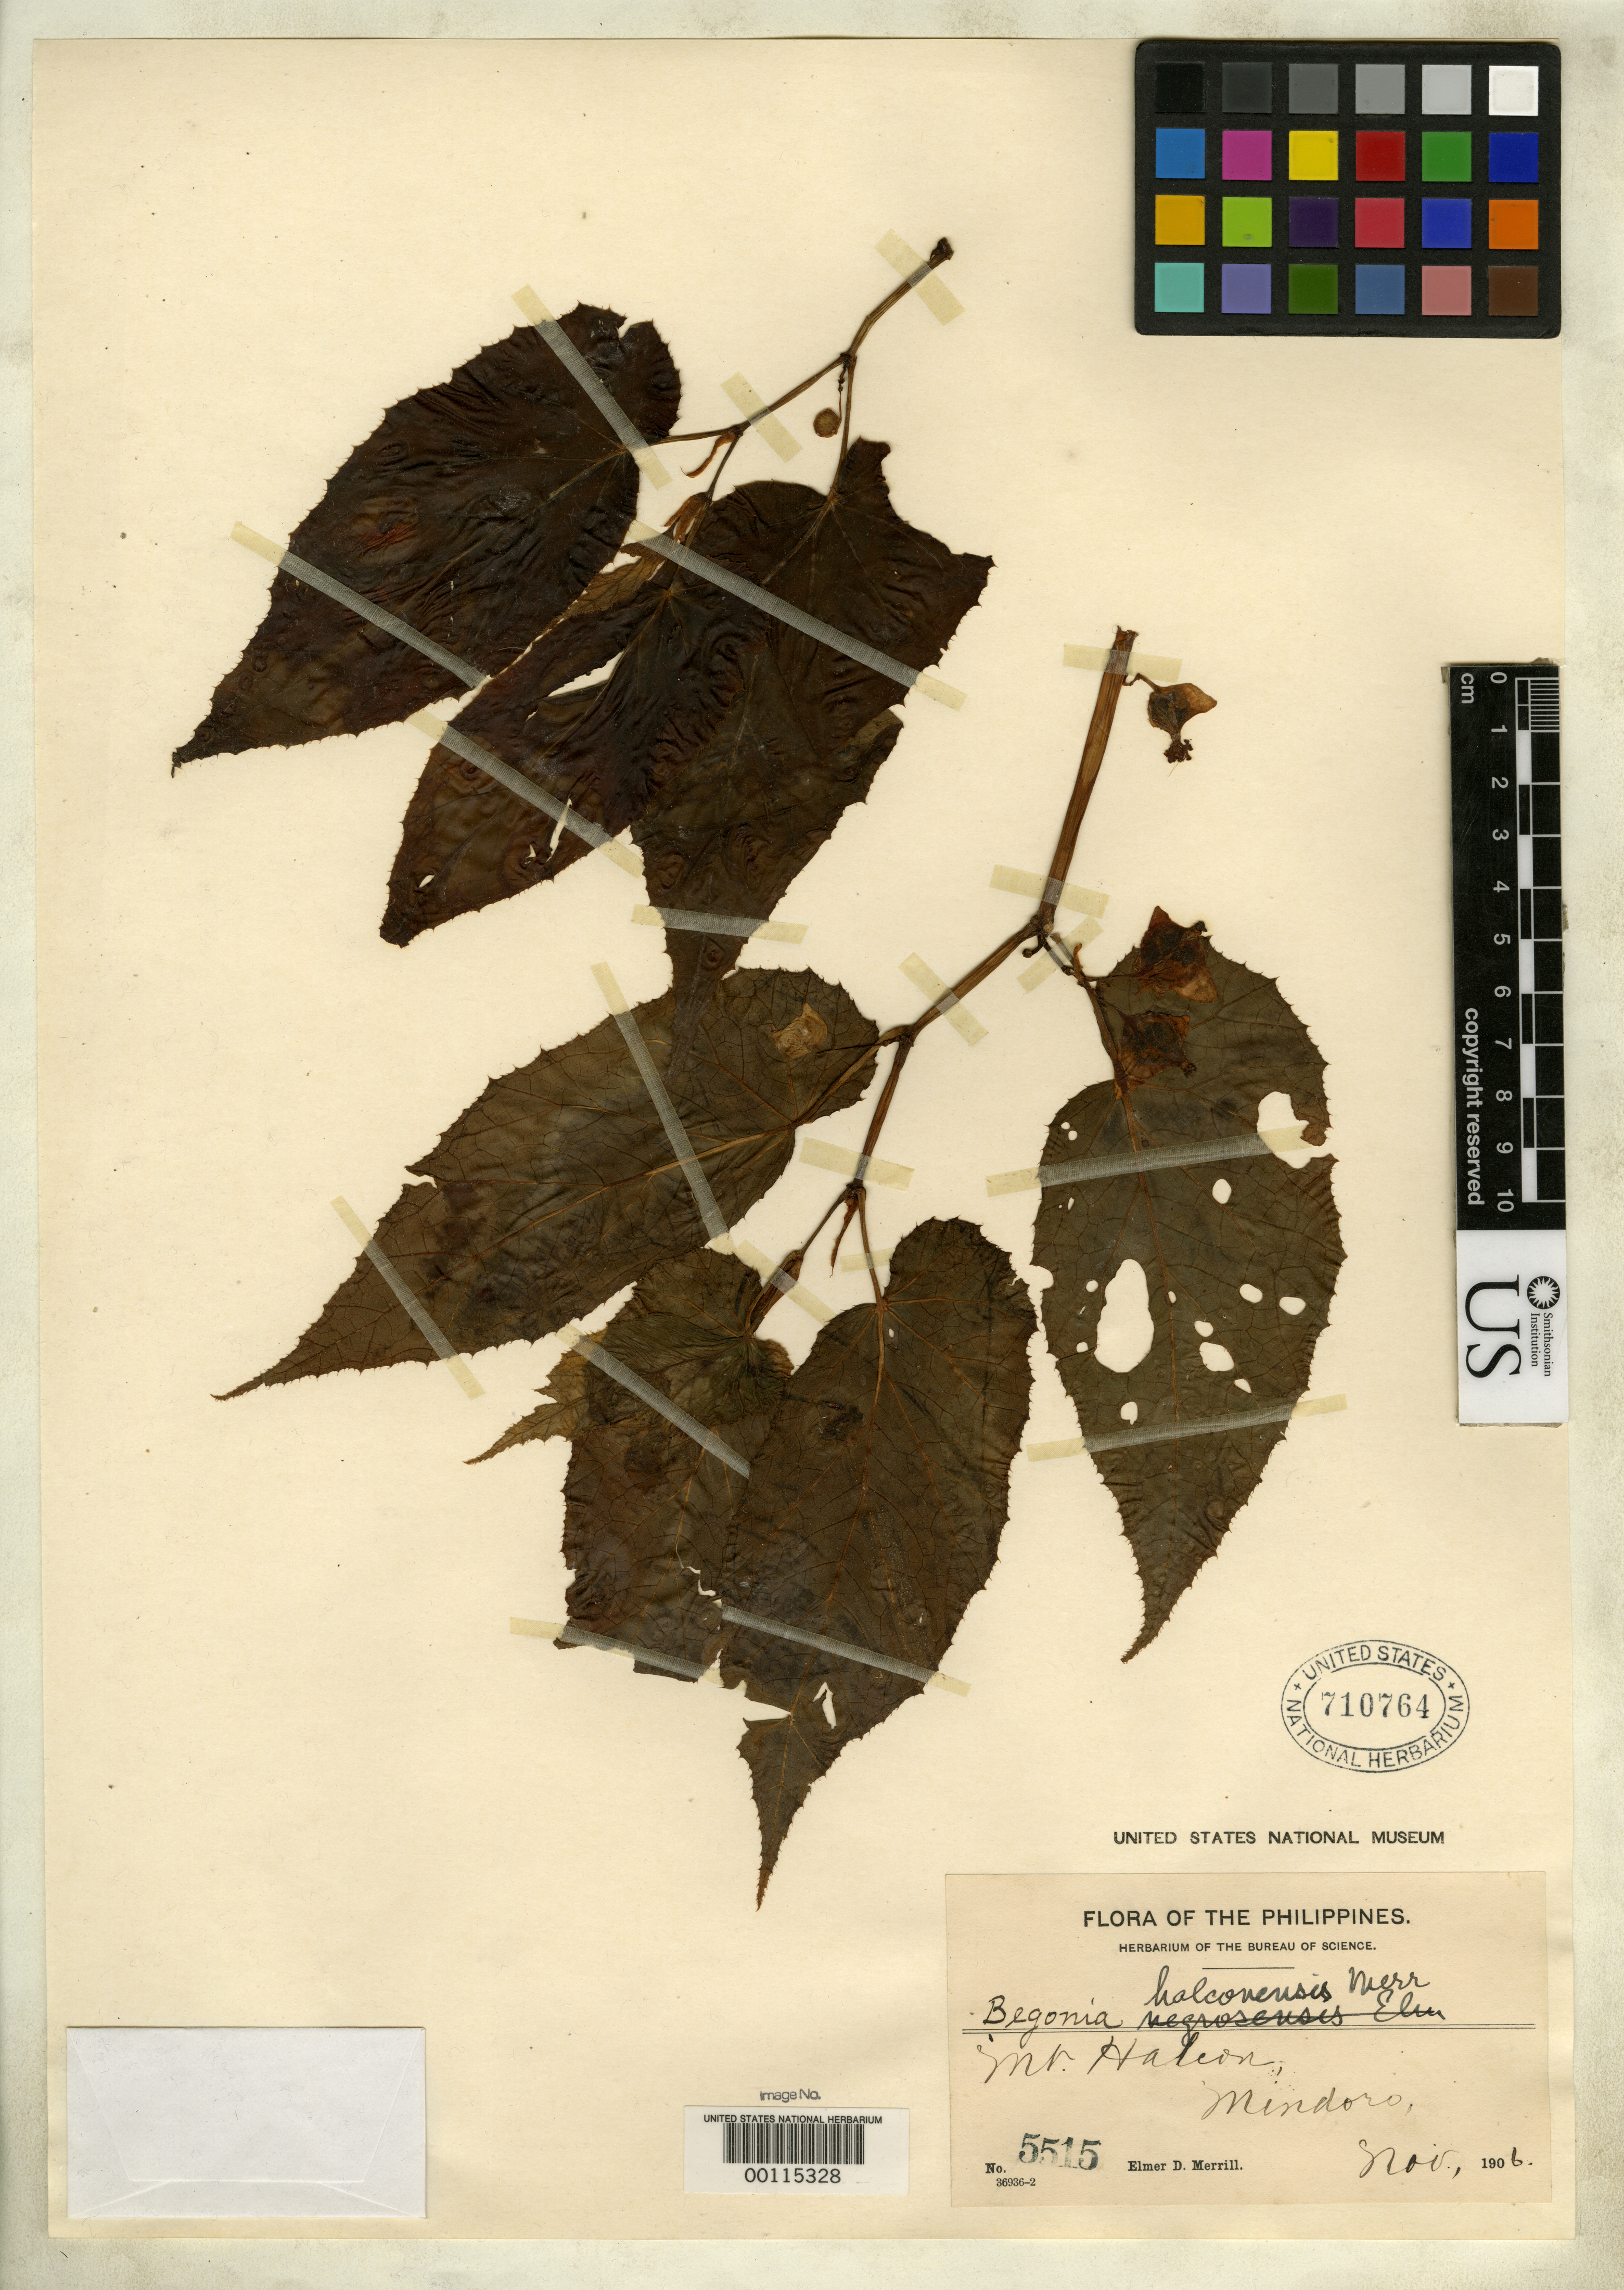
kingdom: Plantae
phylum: Tracheophyta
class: Magnoliopsida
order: Cucurbitales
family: Begoniaceae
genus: Begonia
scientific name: Begonia halconensis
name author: Merr.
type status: Isotype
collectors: E. D. Merrill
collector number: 5515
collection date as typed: Nov 1906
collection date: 1906-11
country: Philippines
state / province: Mimaropa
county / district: Mindoro Oriental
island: Mindoro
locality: Mt. Halcon.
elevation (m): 1100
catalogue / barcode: US 710764